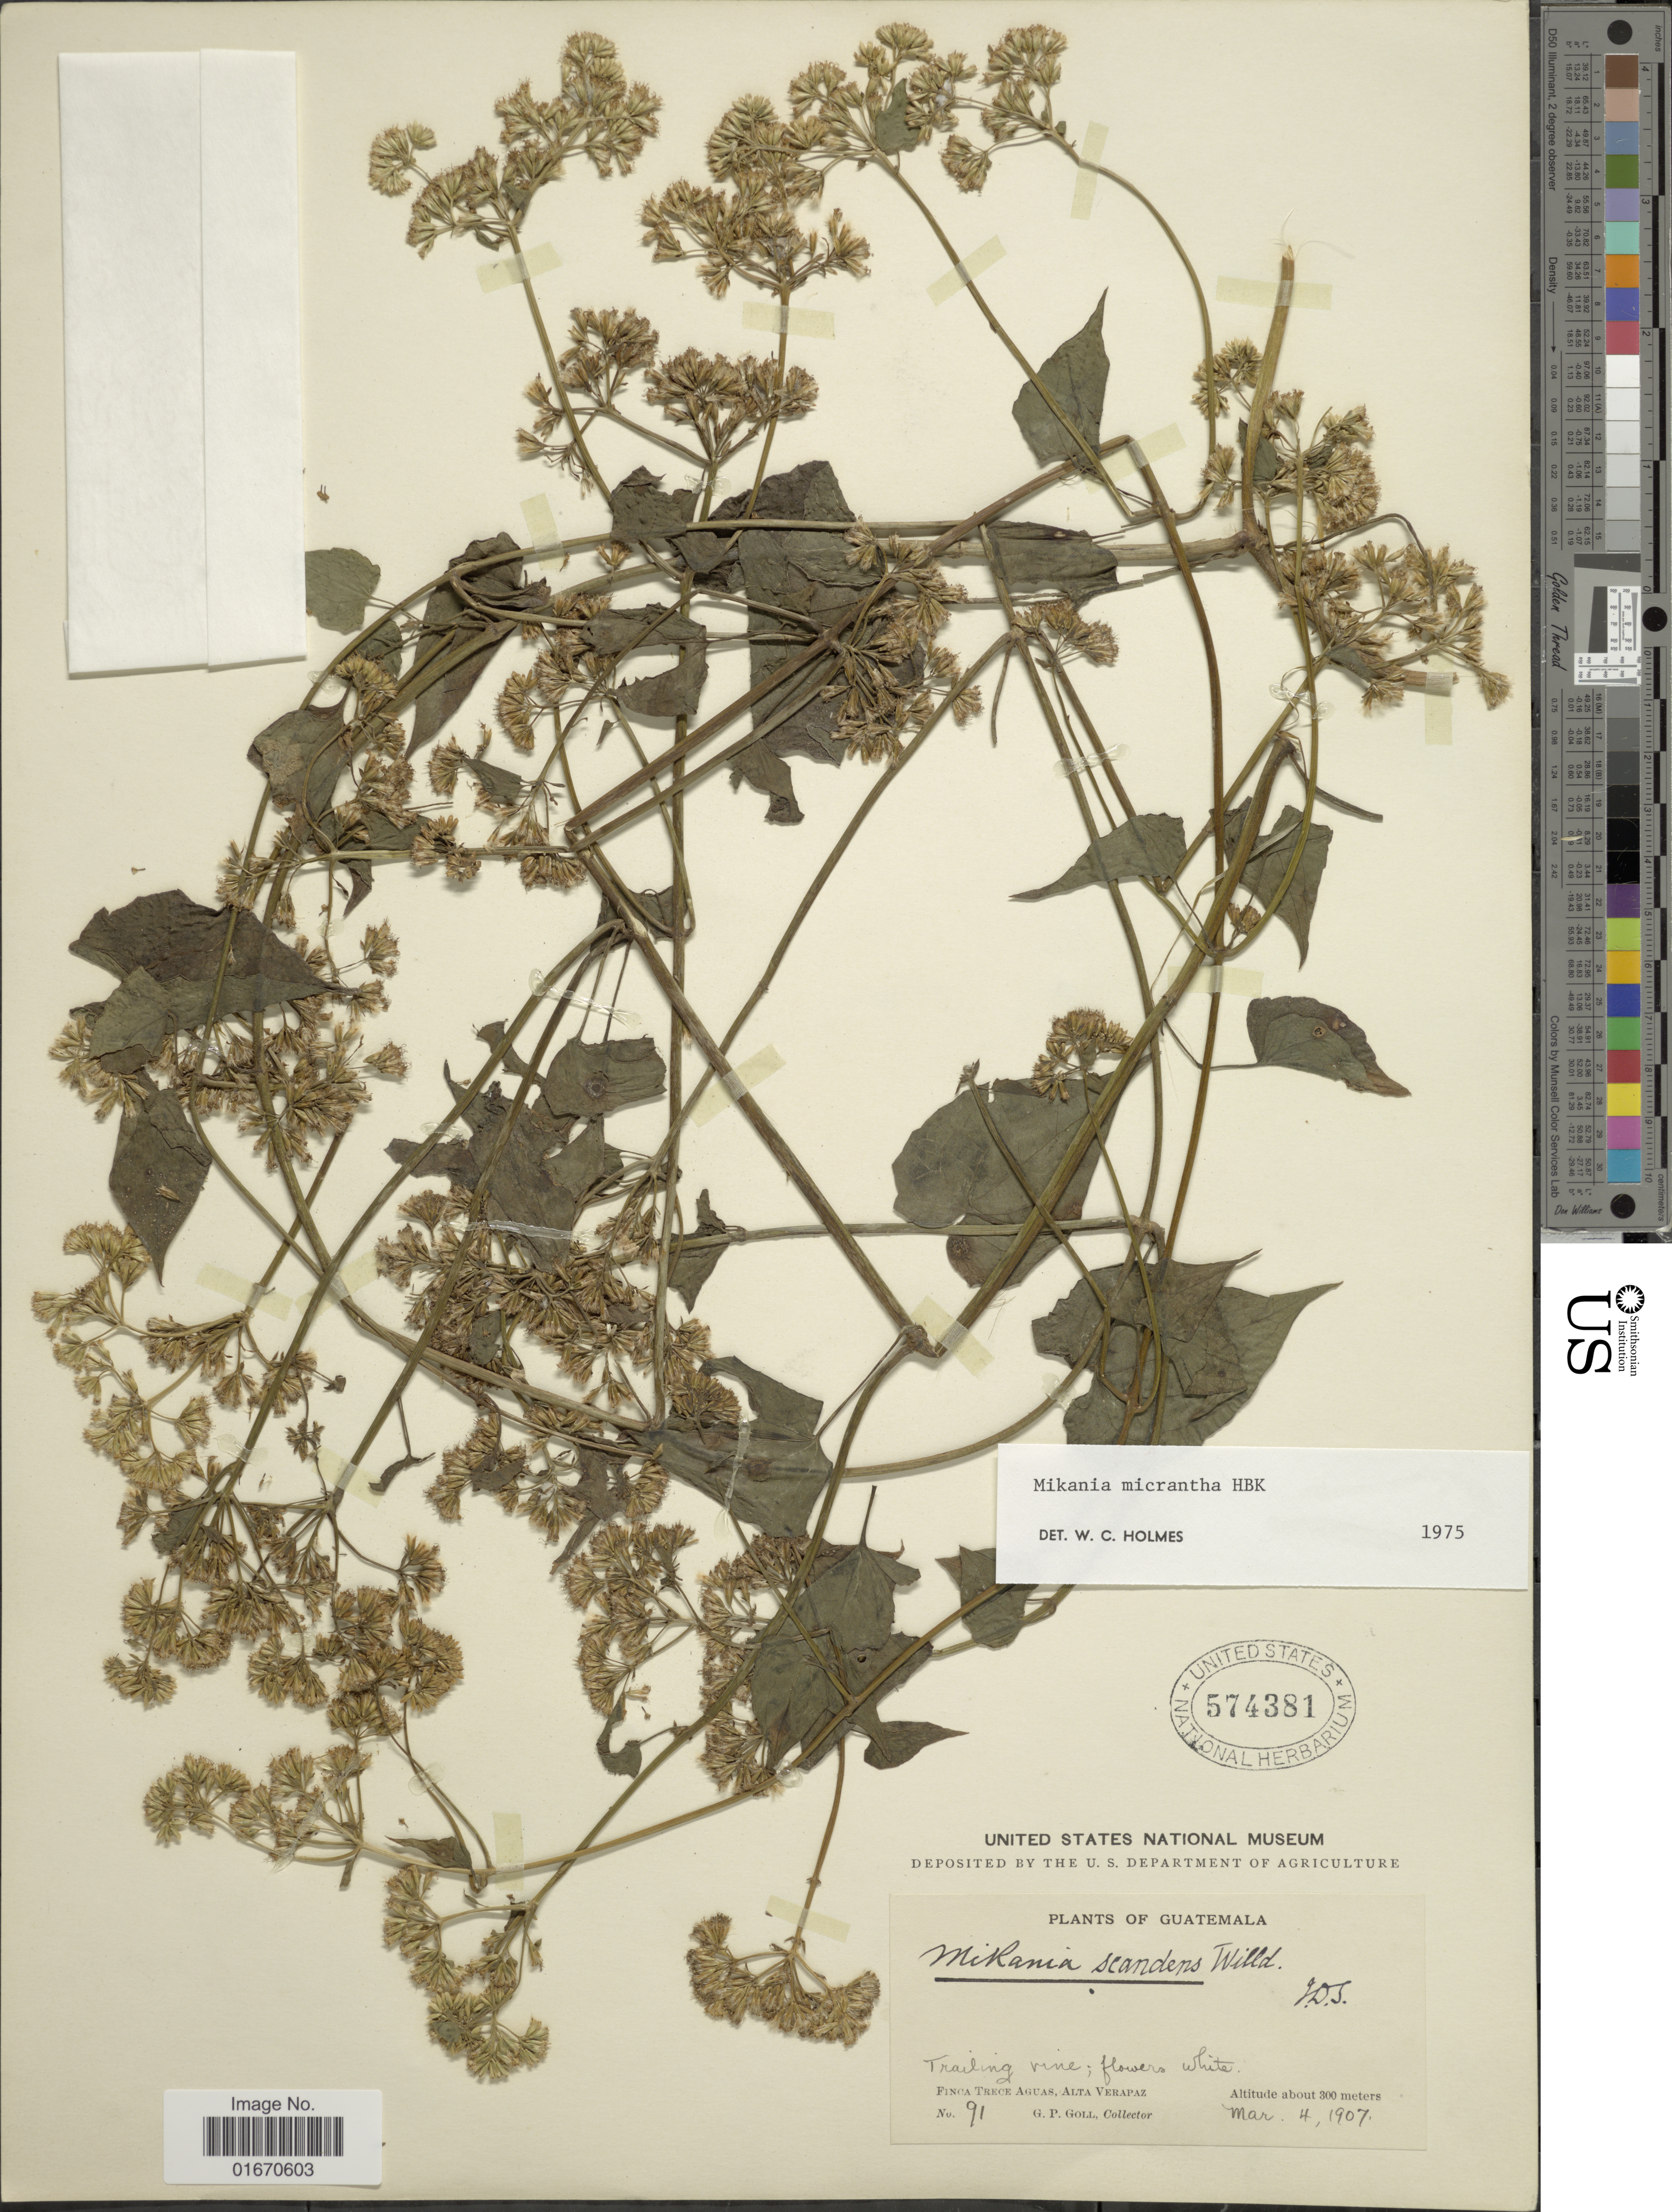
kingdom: Plantae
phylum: Tracheophyta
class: Magnoliopsida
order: Asterales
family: Asteraceae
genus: Mikania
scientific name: Mikania micrantha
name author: Kunth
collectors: G. P. Goll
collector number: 91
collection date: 1907-03-04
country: Guatemala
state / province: Alta Verapaz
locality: Finca Trece Aguas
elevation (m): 300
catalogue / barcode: US 574381